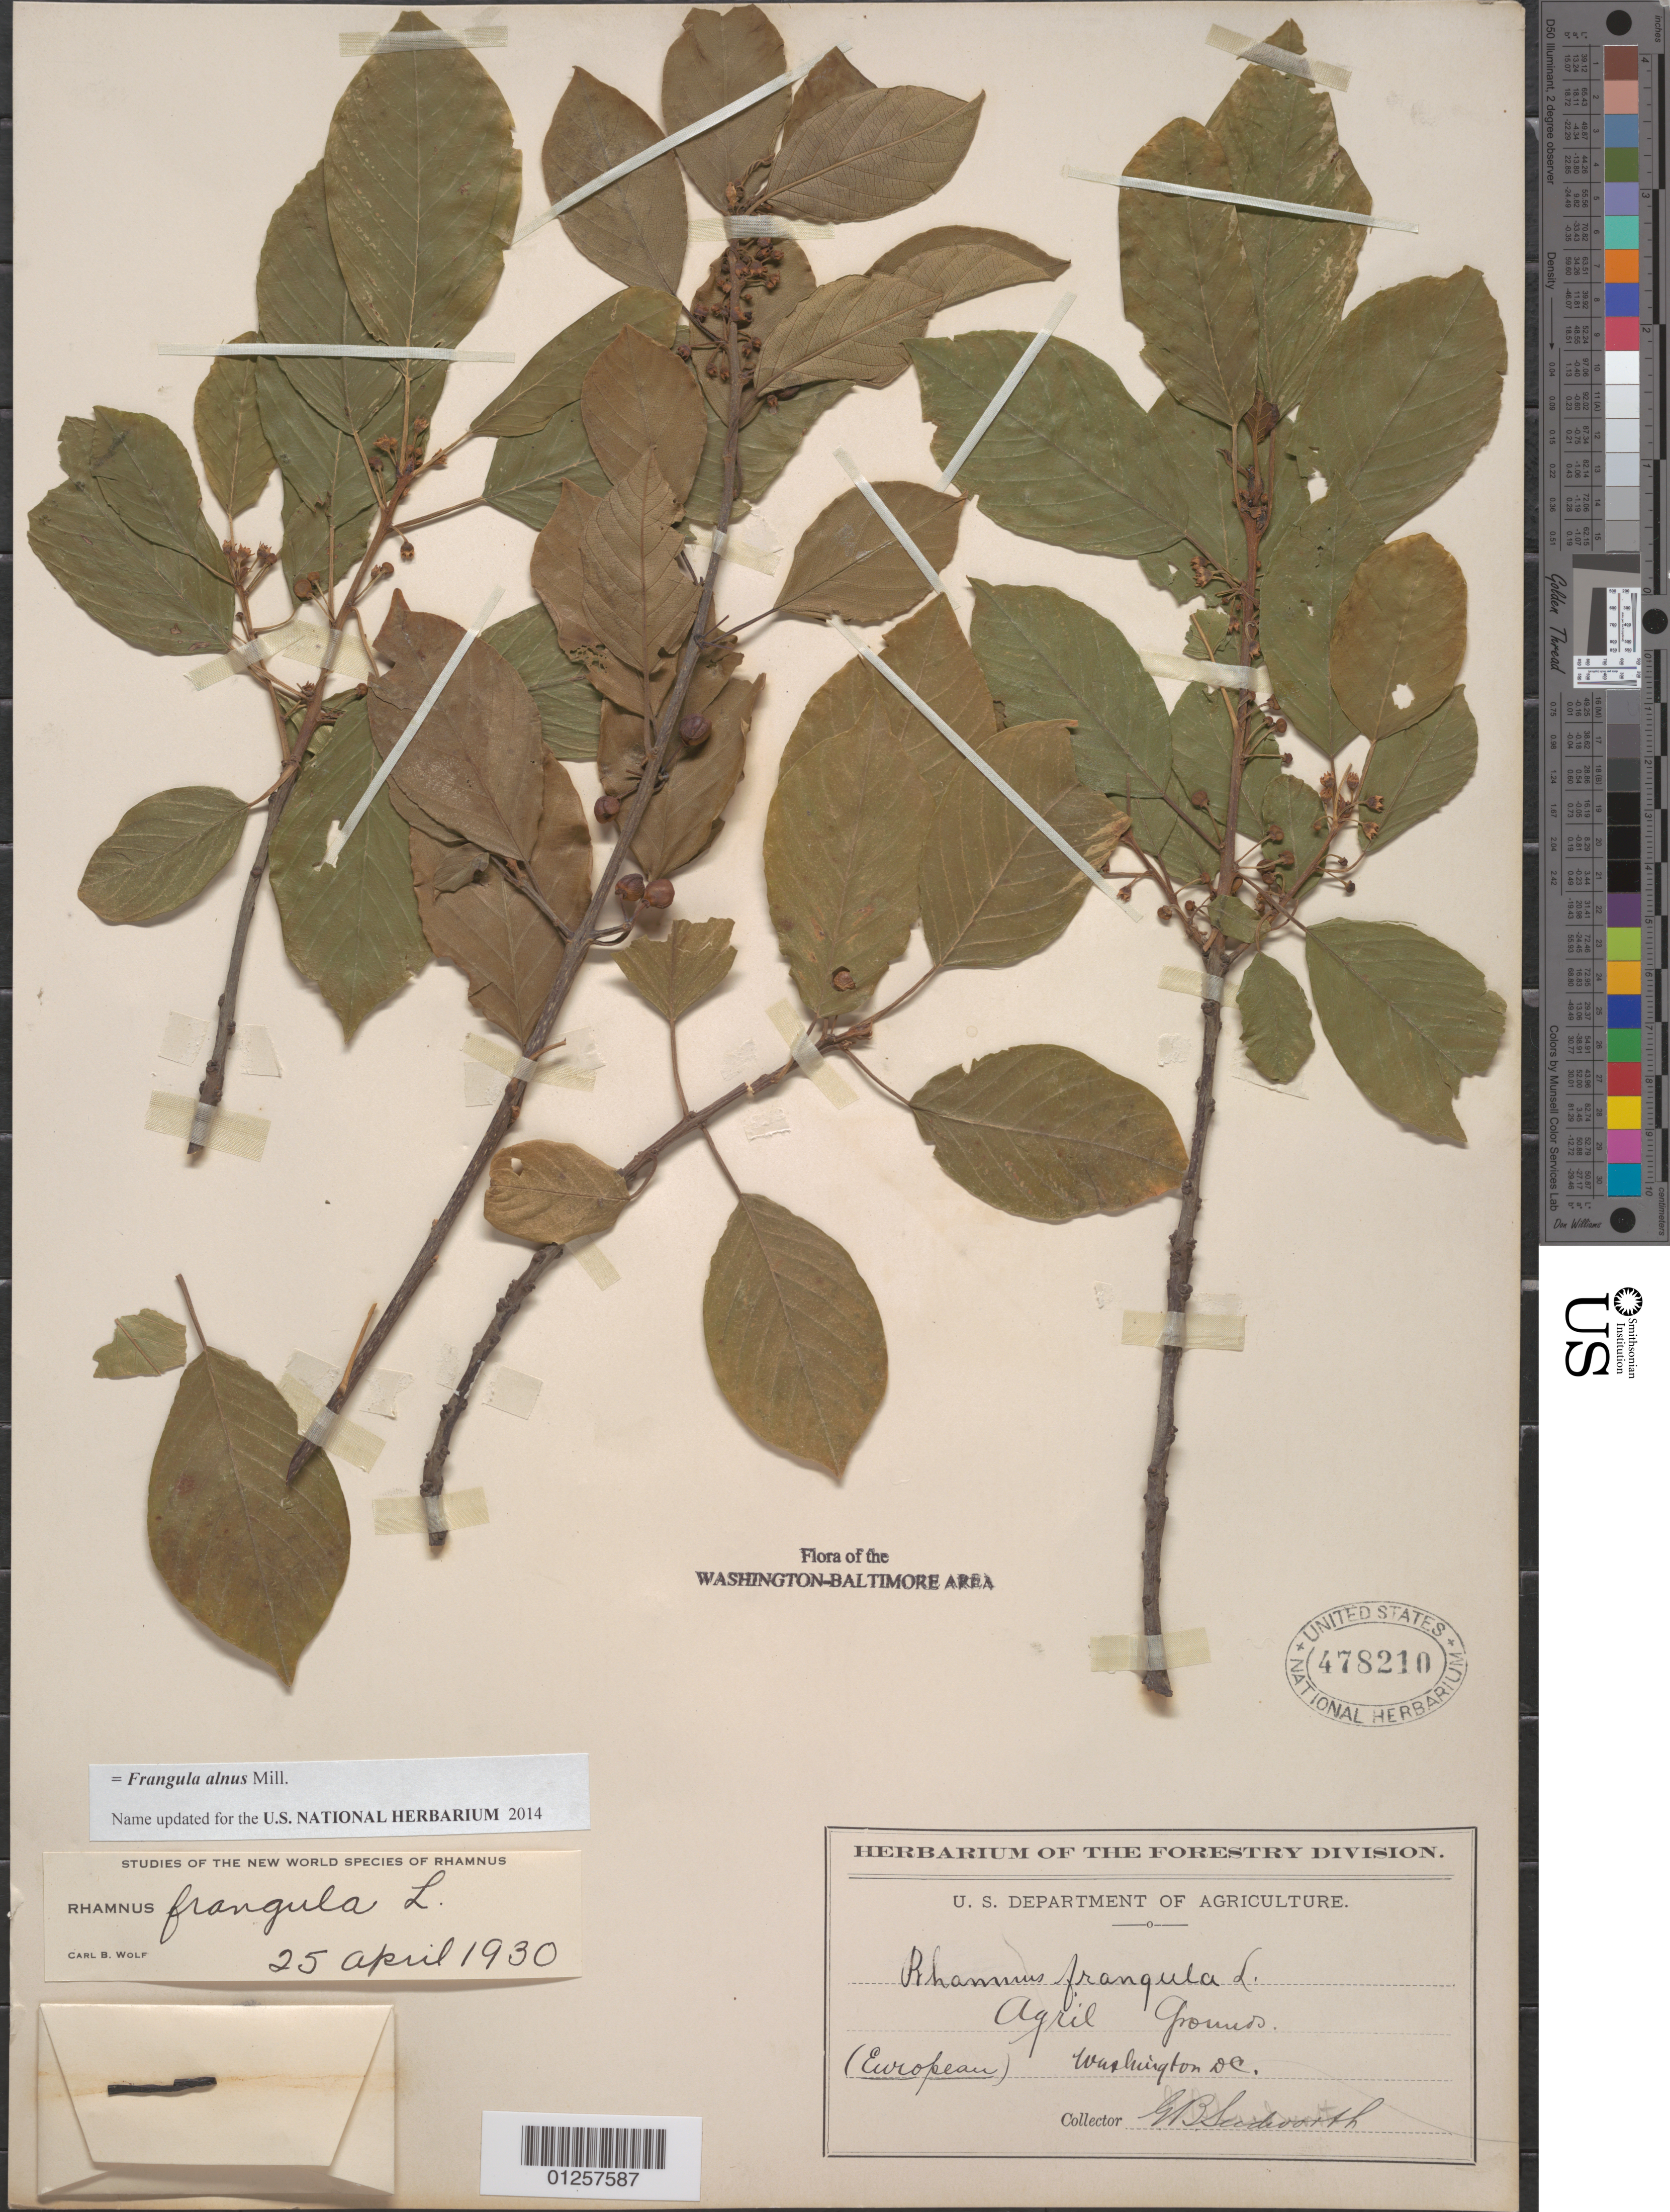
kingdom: Plantae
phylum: Tracheophyta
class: Magnoliopsida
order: Rosales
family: Rhamnaceae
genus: Frangula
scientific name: Frangula alnus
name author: Mill.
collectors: G. B. Sudworth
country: United States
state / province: District of Columbia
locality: Agricultural grounds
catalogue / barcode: US 478210